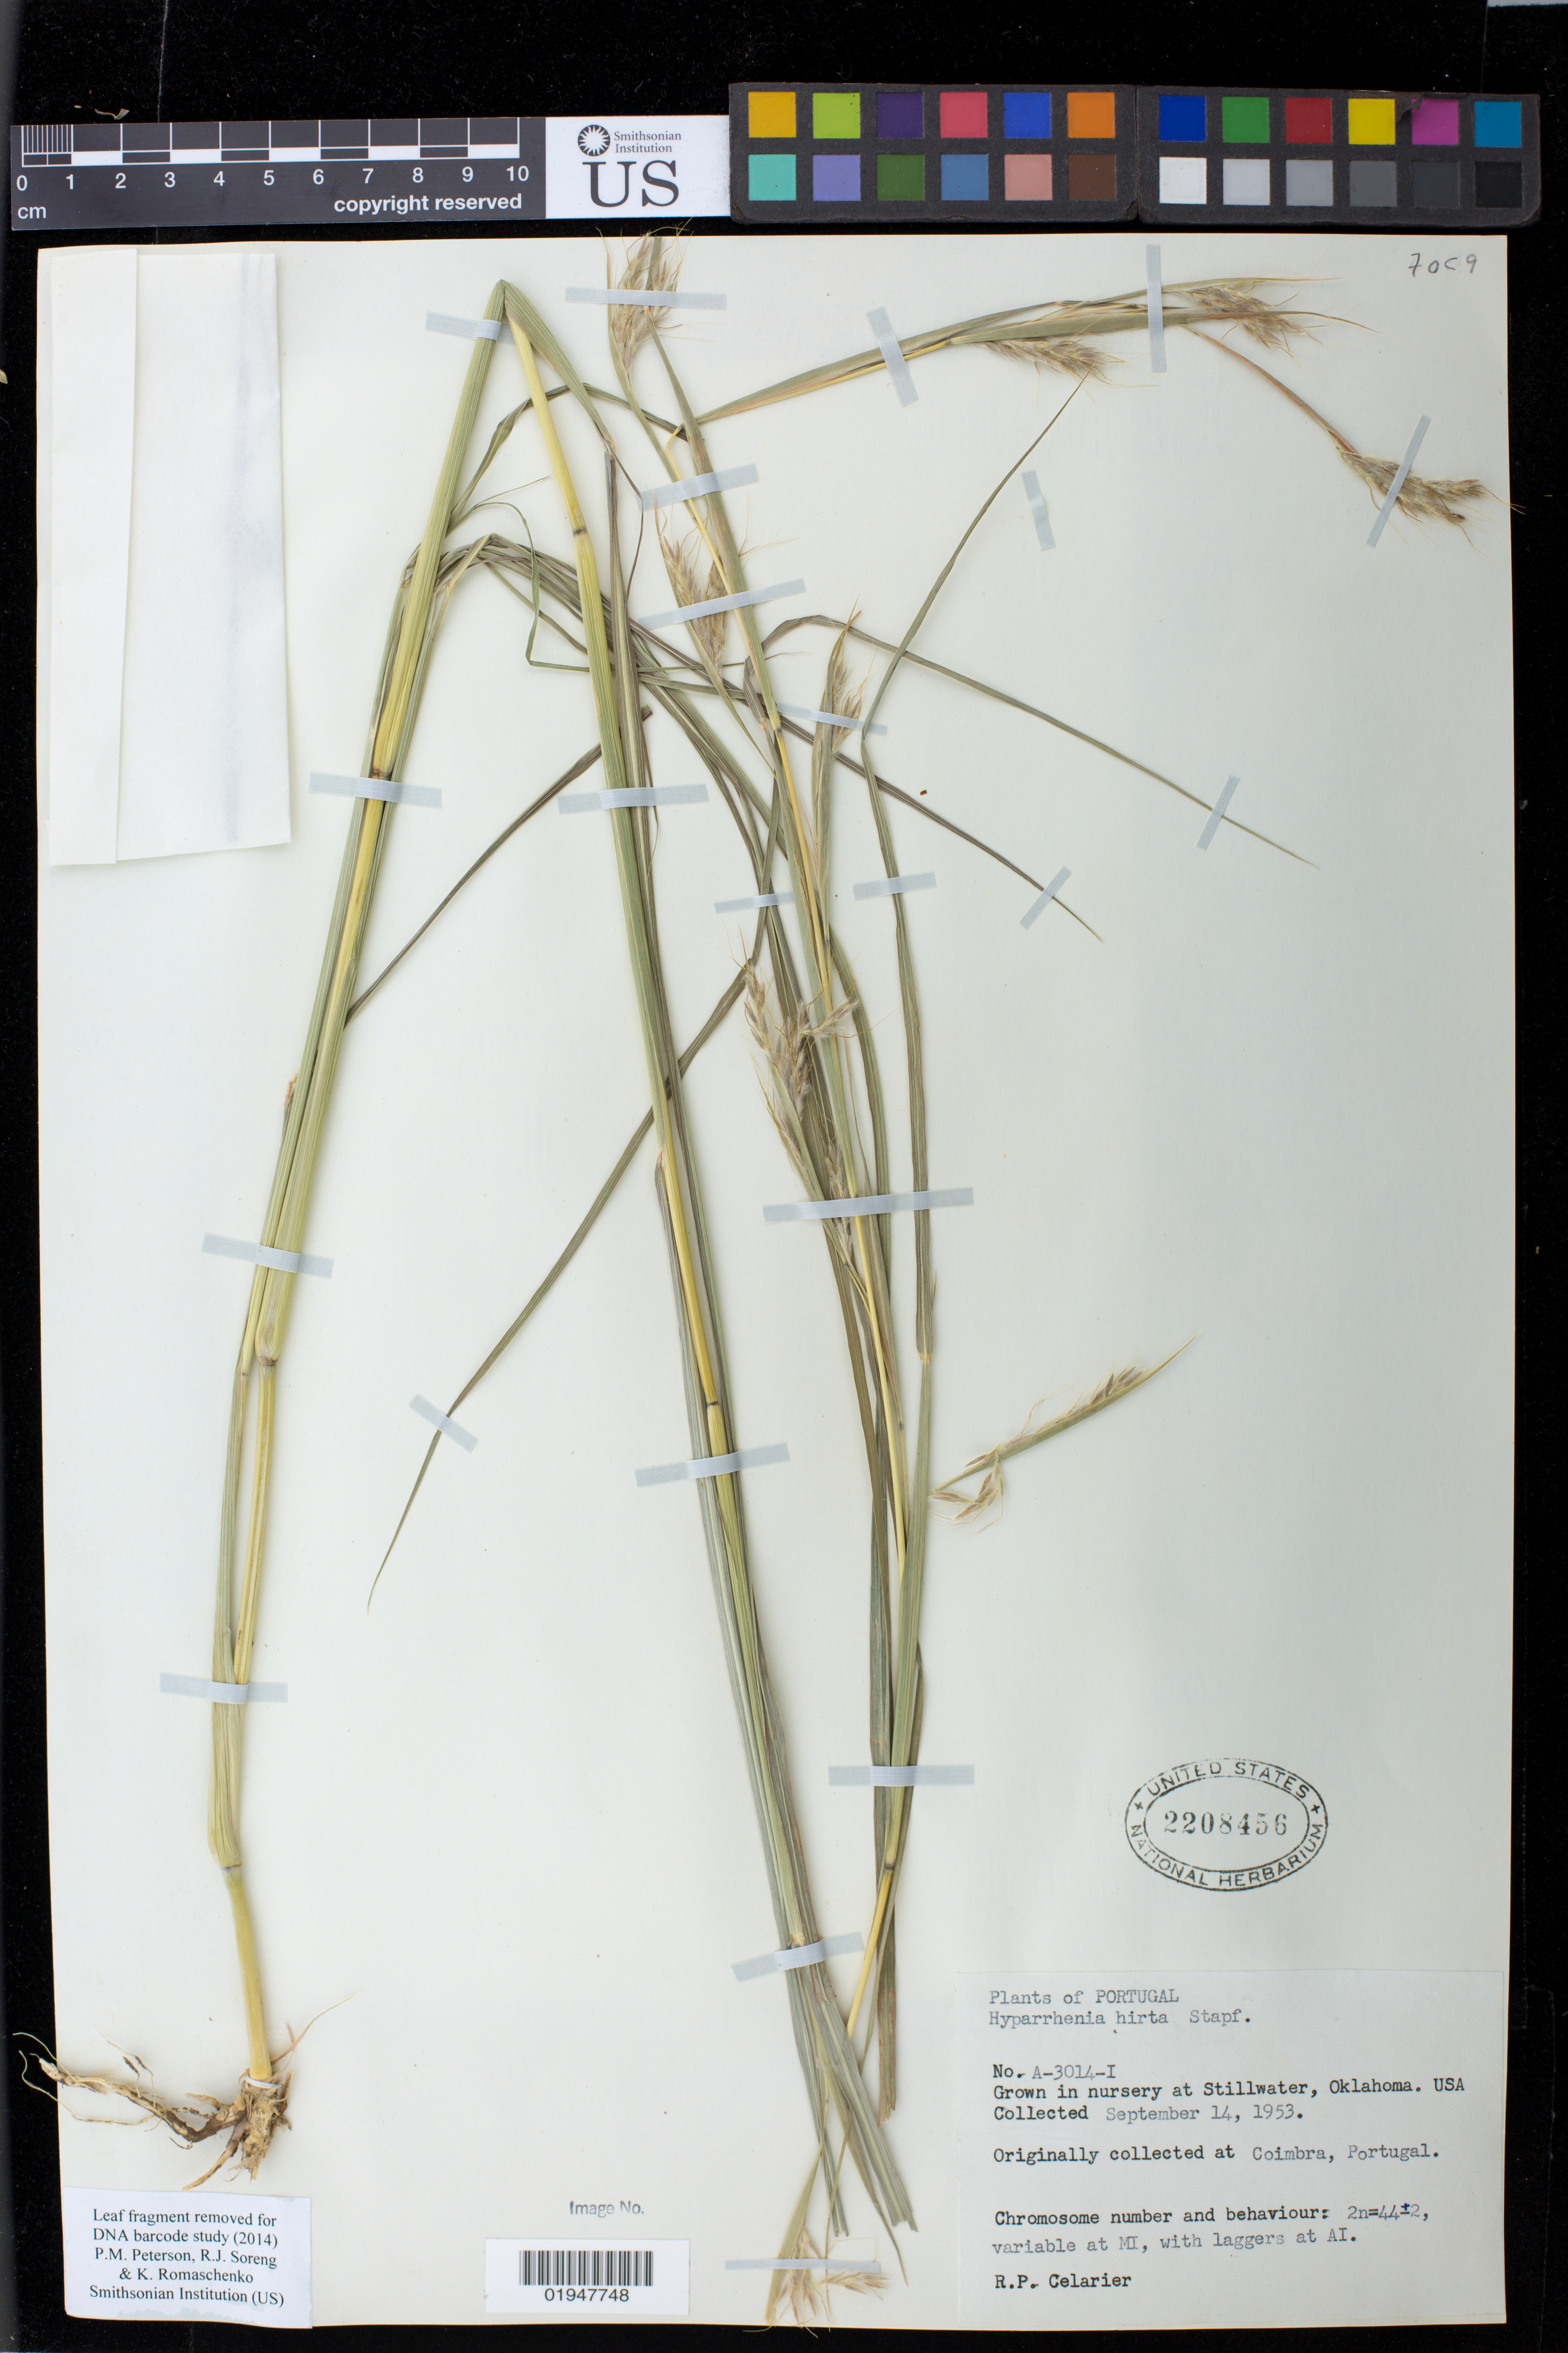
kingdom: Plantae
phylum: Tracheophyta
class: Liliopsida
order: Poales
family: Poaceae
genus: Hyparrhenia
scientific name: Hyparrhenia hirta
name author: (L.) Stapf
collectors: R. Celarier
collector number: A-3014-I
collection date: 1953-09-14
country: United States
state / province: Oklahoma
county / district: Payne County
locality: Stillwater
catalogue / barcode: US 2208456